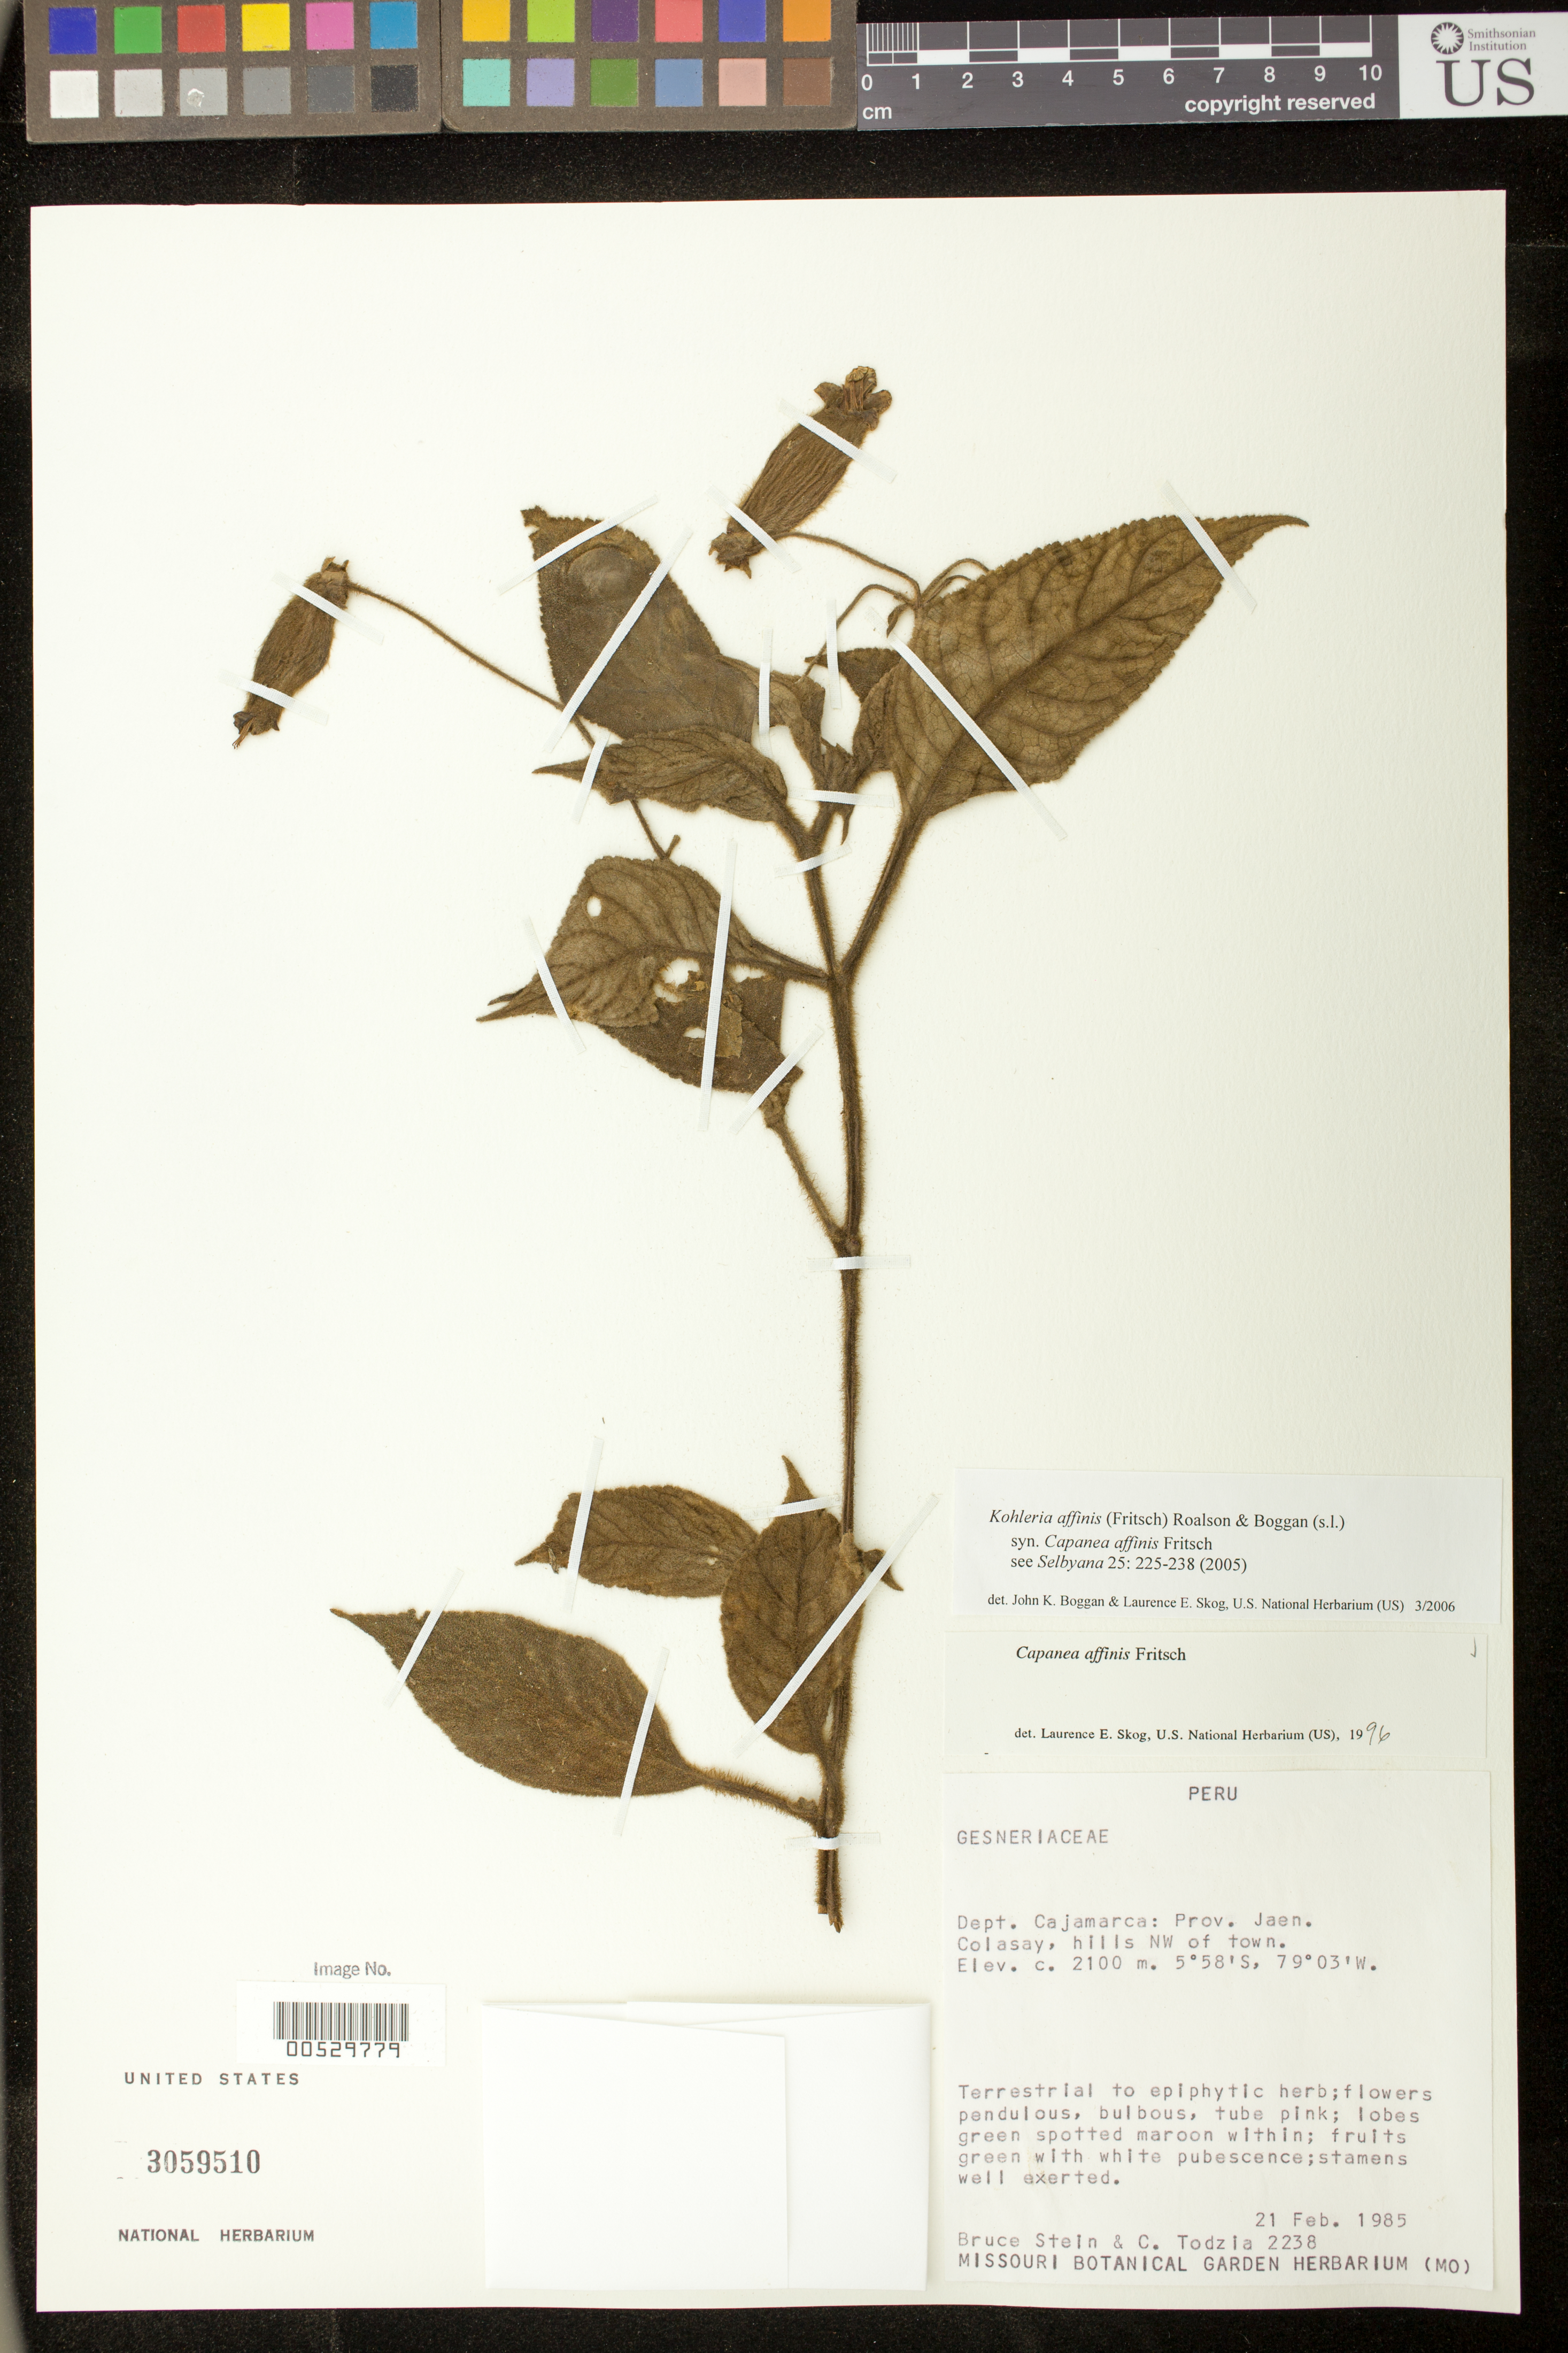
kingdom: Plantae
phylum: Tracheophyta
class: Magnoliopsida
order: Lamiales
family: Gesneriaceae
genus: Kohleria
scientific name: Kohleria affinis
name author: (Fritsch) Roalson & Boggan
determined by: Boggan, J. K.; Skog, L. E.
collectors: B. A. Stein & C. A. Todzia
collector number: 2238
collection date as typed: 21 Feb 1985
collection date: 1985-02-21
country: Peru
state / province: Cajamarca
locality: Prov. Jaen; Colasay, hills NW of town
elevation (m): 2100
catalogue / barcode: US 3059510